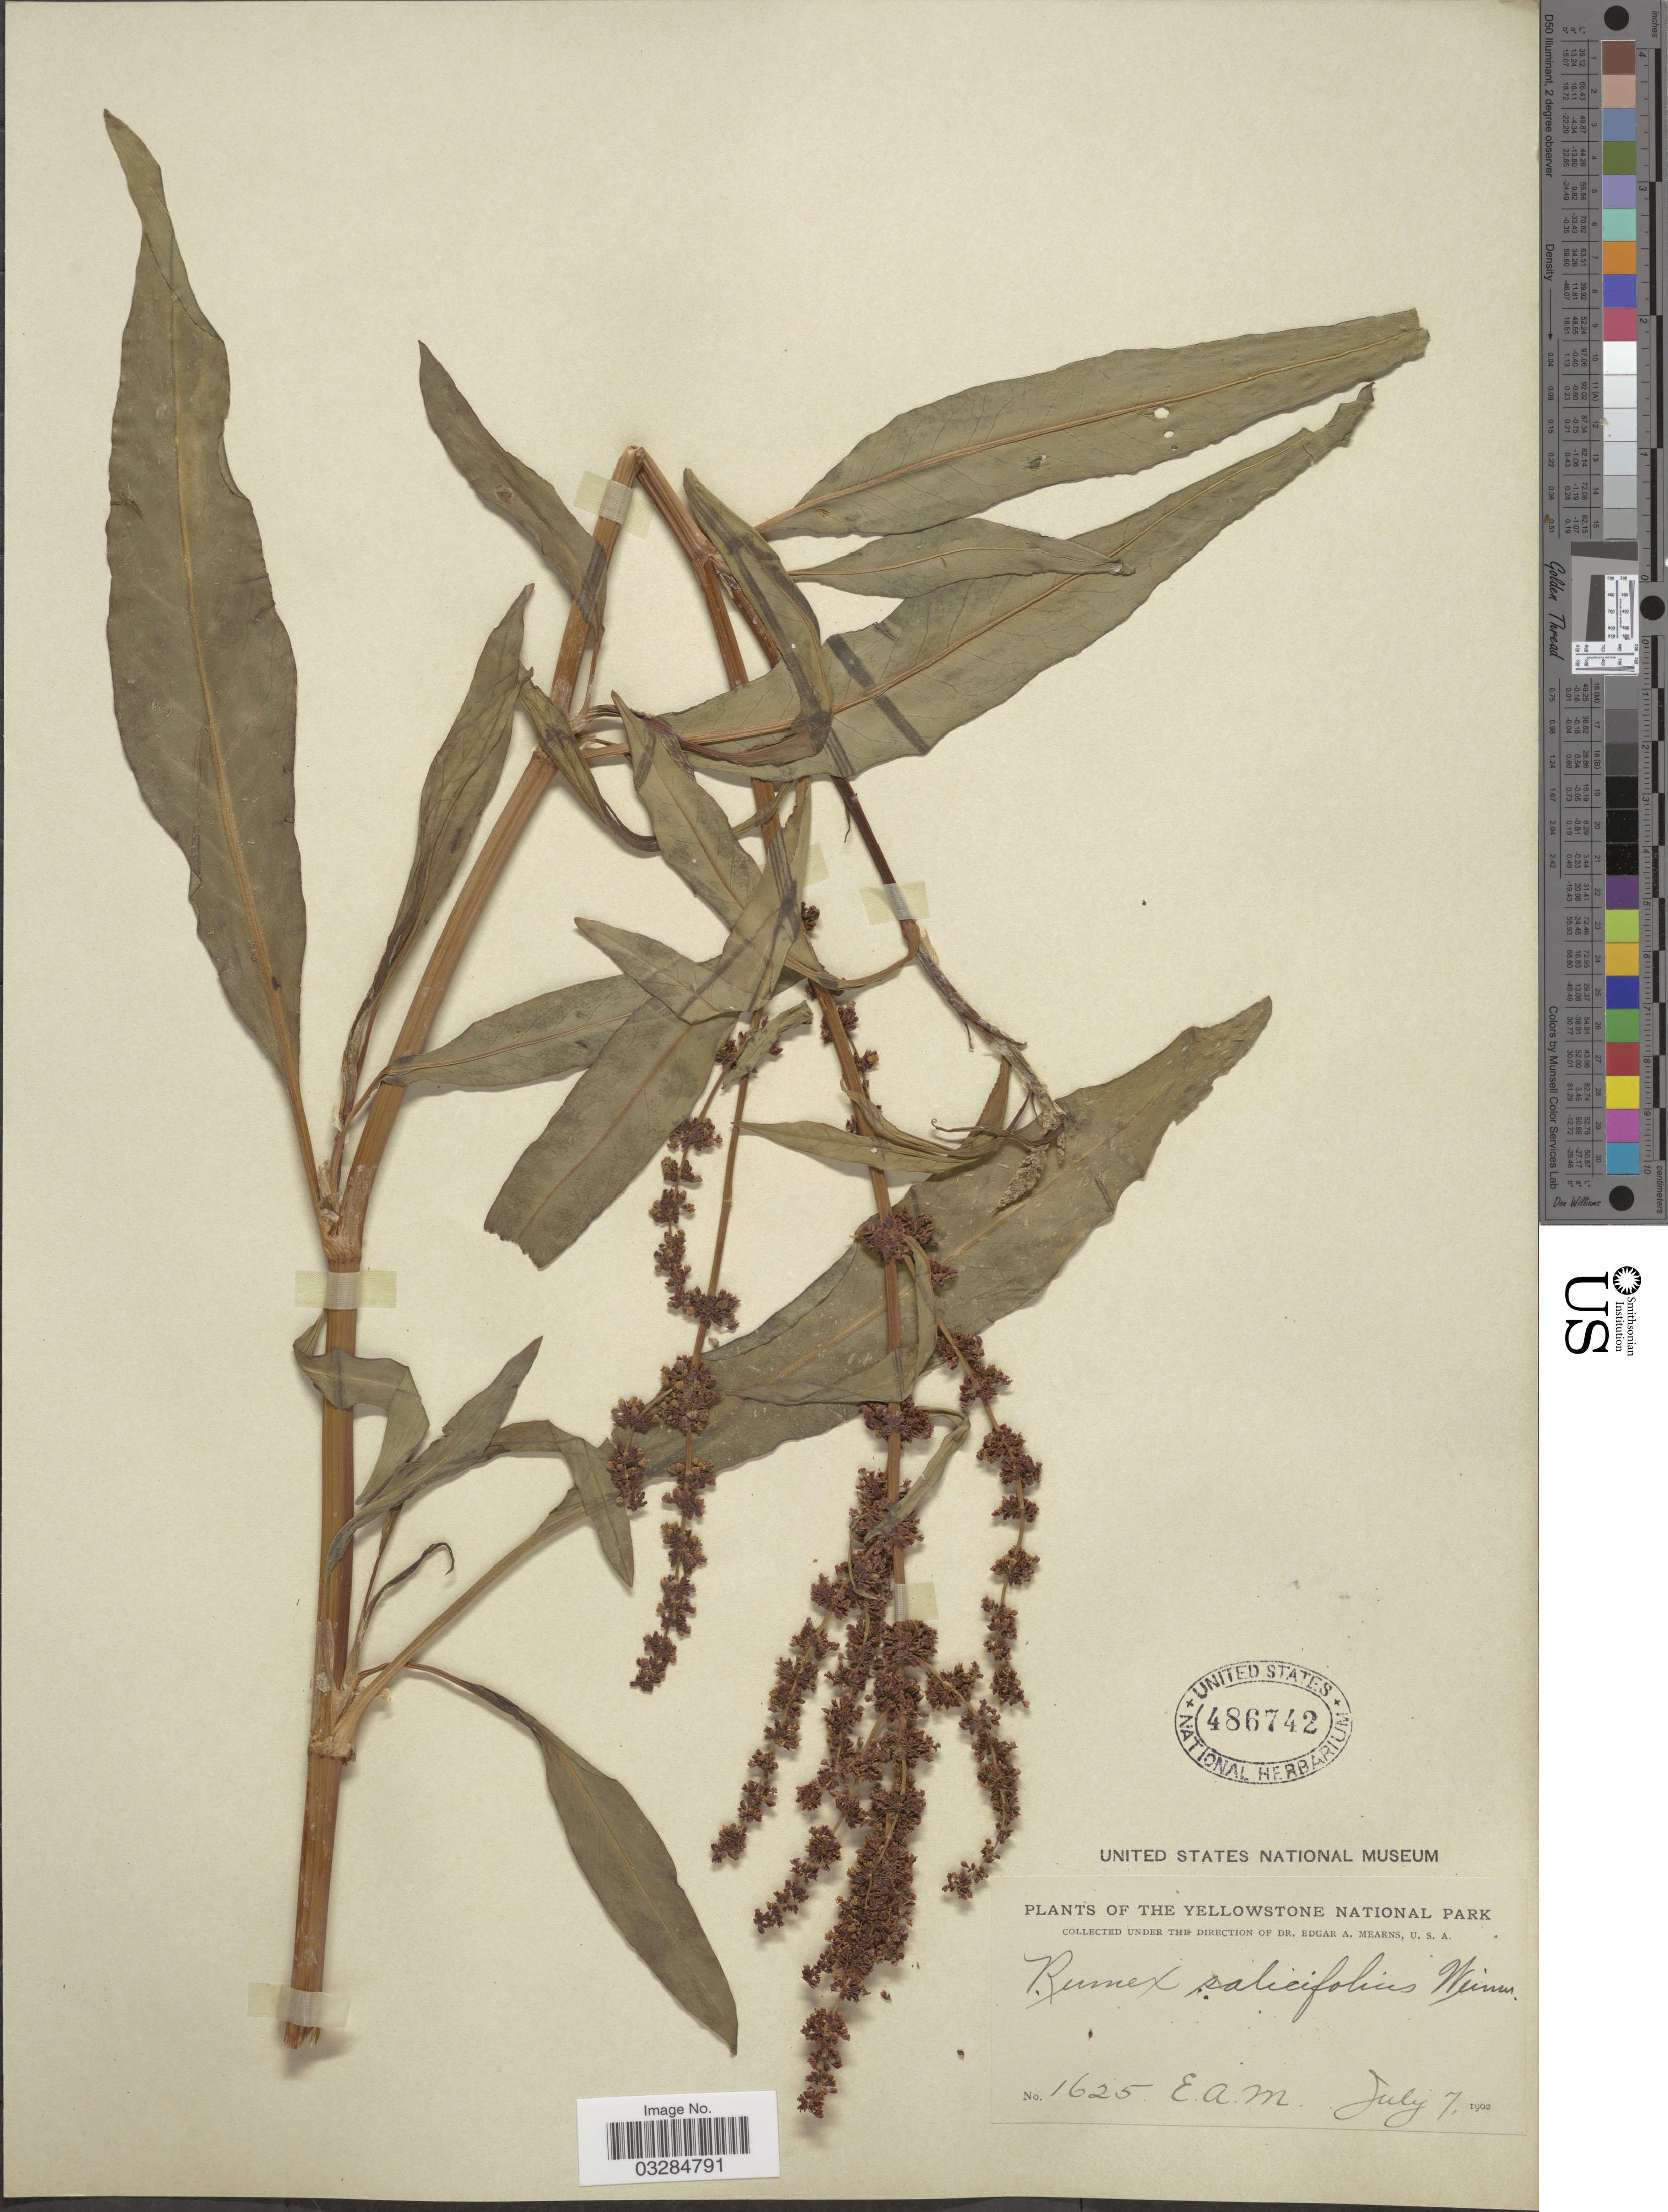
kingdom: Plantae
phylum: Tracheophyta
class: Magnoliopsida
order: Caryophyllales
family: Polygonaceae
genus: Rumex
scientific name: Rumex triangulivalvis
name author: (Danser) Rech. f.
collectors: E. A. Mearns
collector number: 1625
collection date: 1902-07-07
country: United States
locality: The Yellowstone National Park.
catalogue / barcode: US 486742